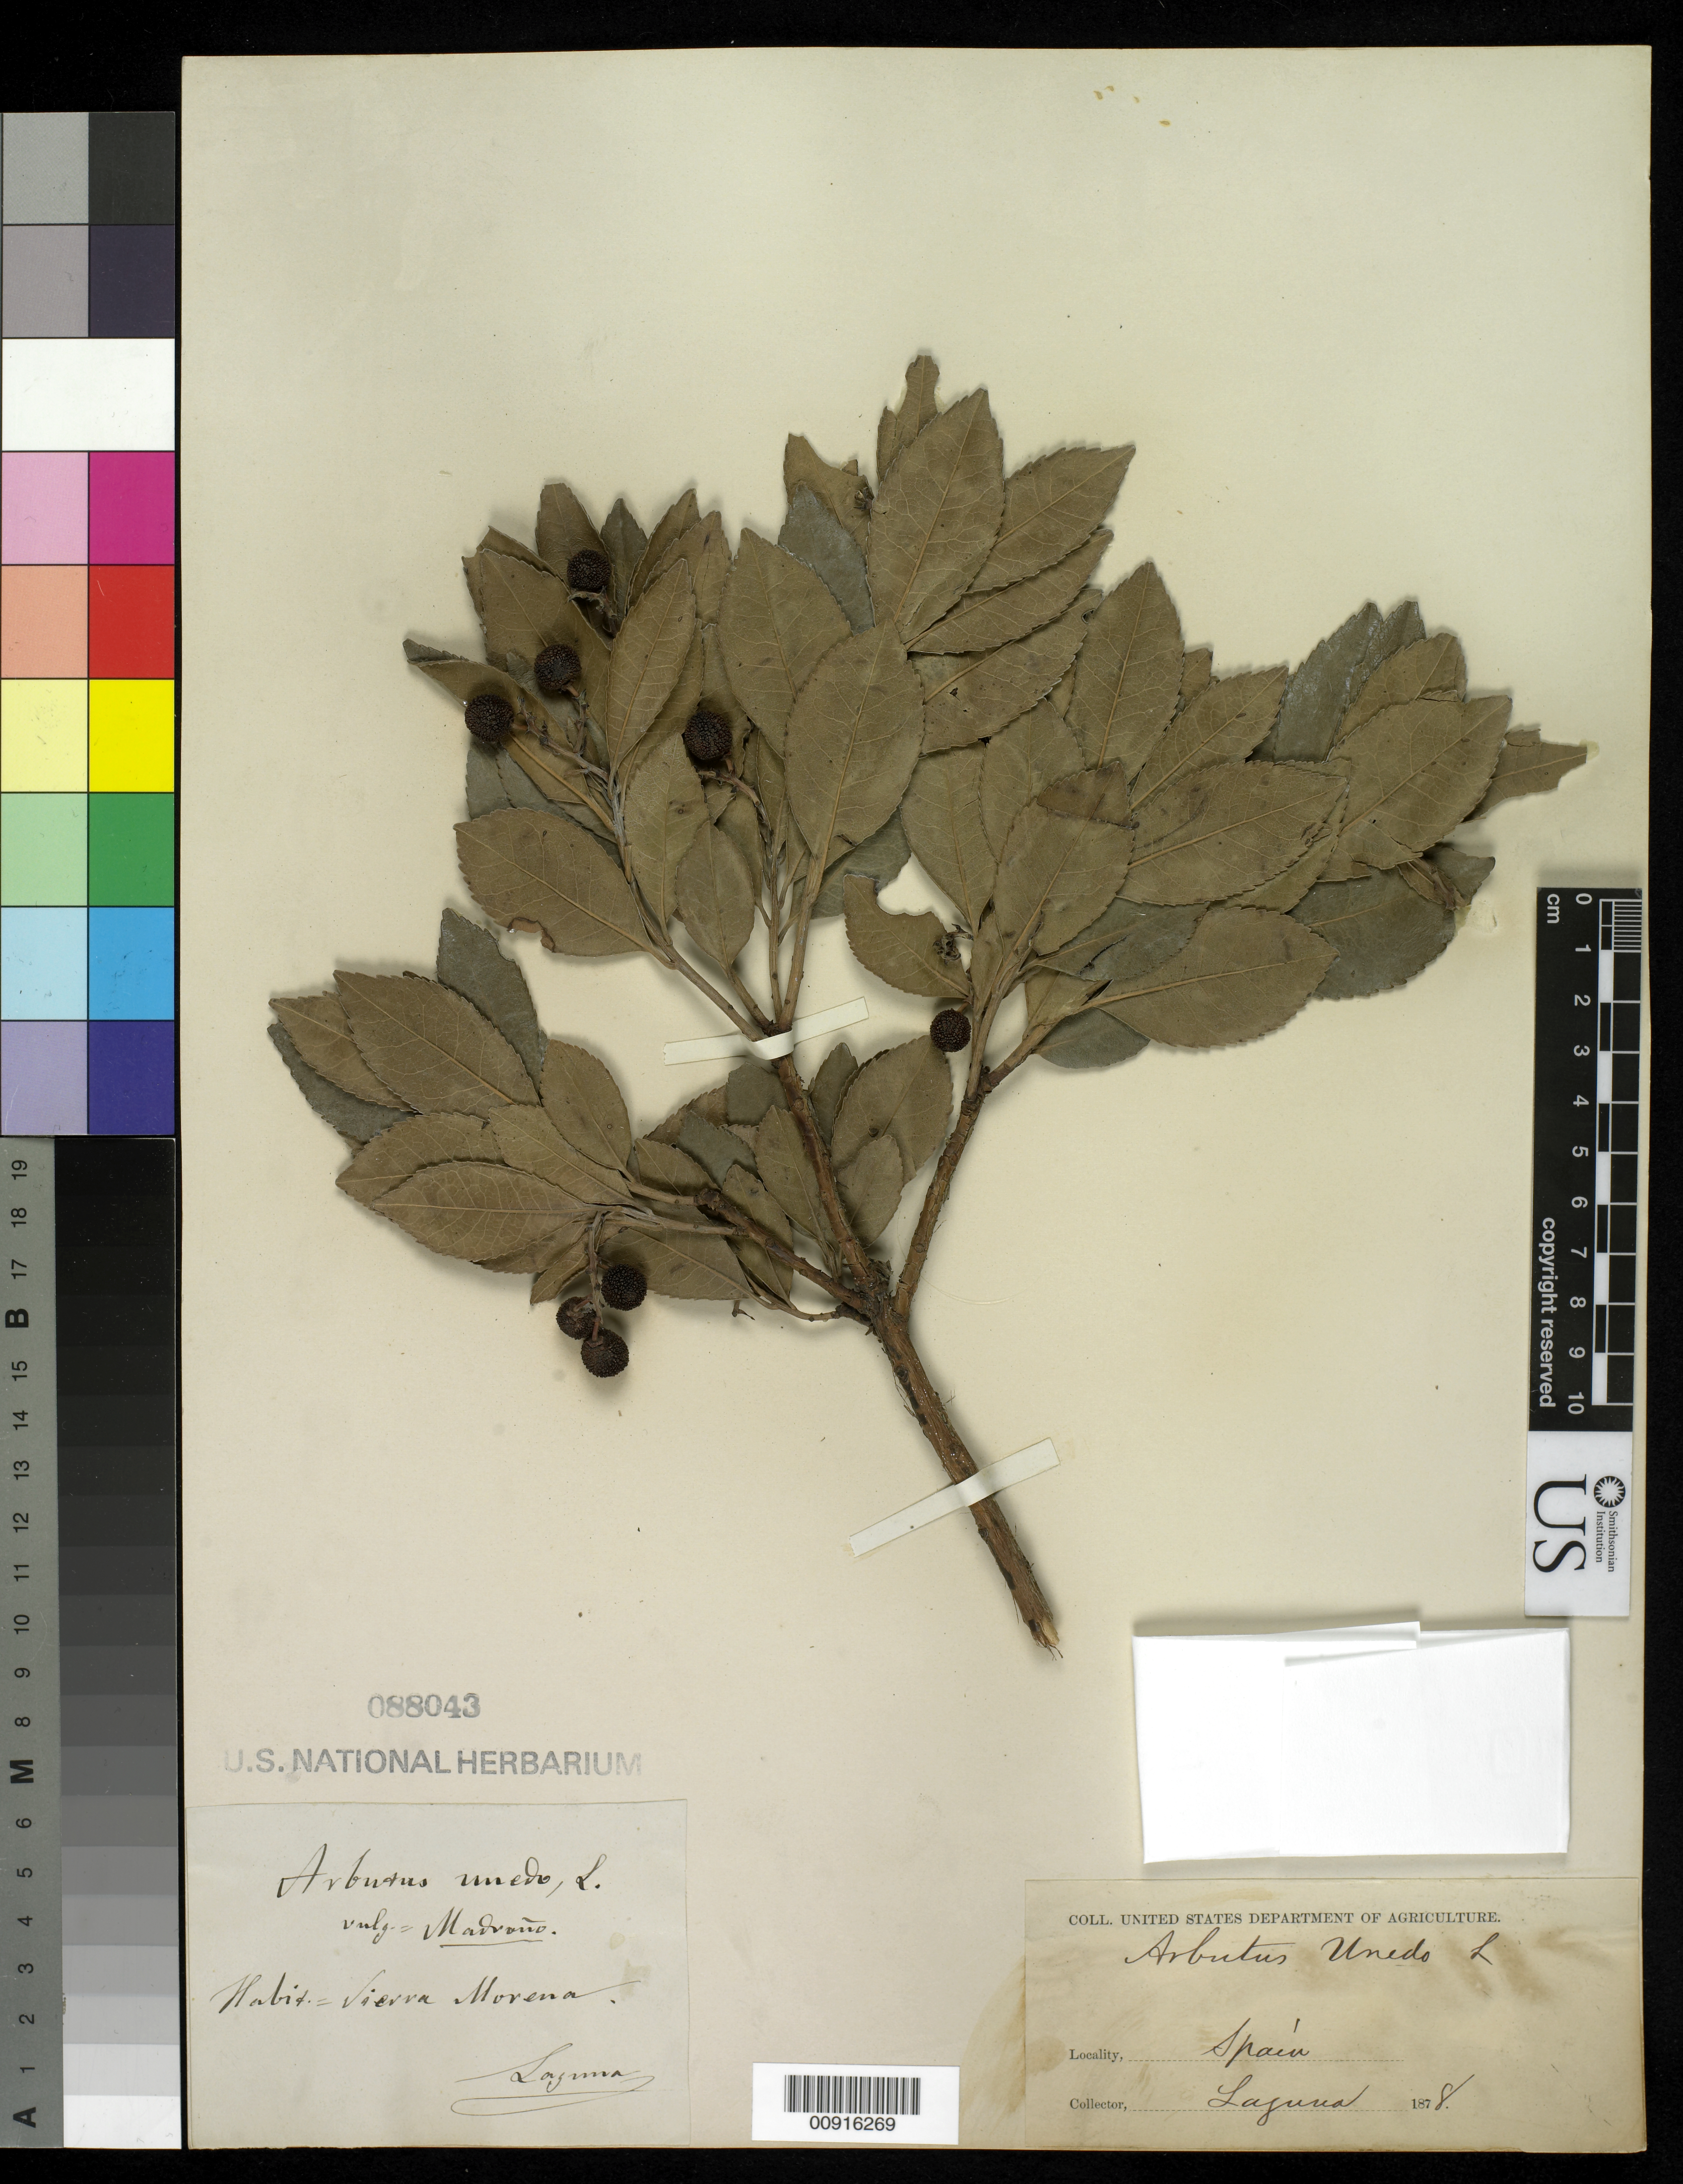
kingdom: Plantae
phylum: Tracheophyta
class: Magnoliopsida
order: Ericales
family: Ericaceae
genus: Arbutus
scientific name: Arbutus unedo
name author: L.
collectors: -. Laguna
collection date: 1878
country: Spain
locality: Sierra Morena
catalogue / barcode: US 88043